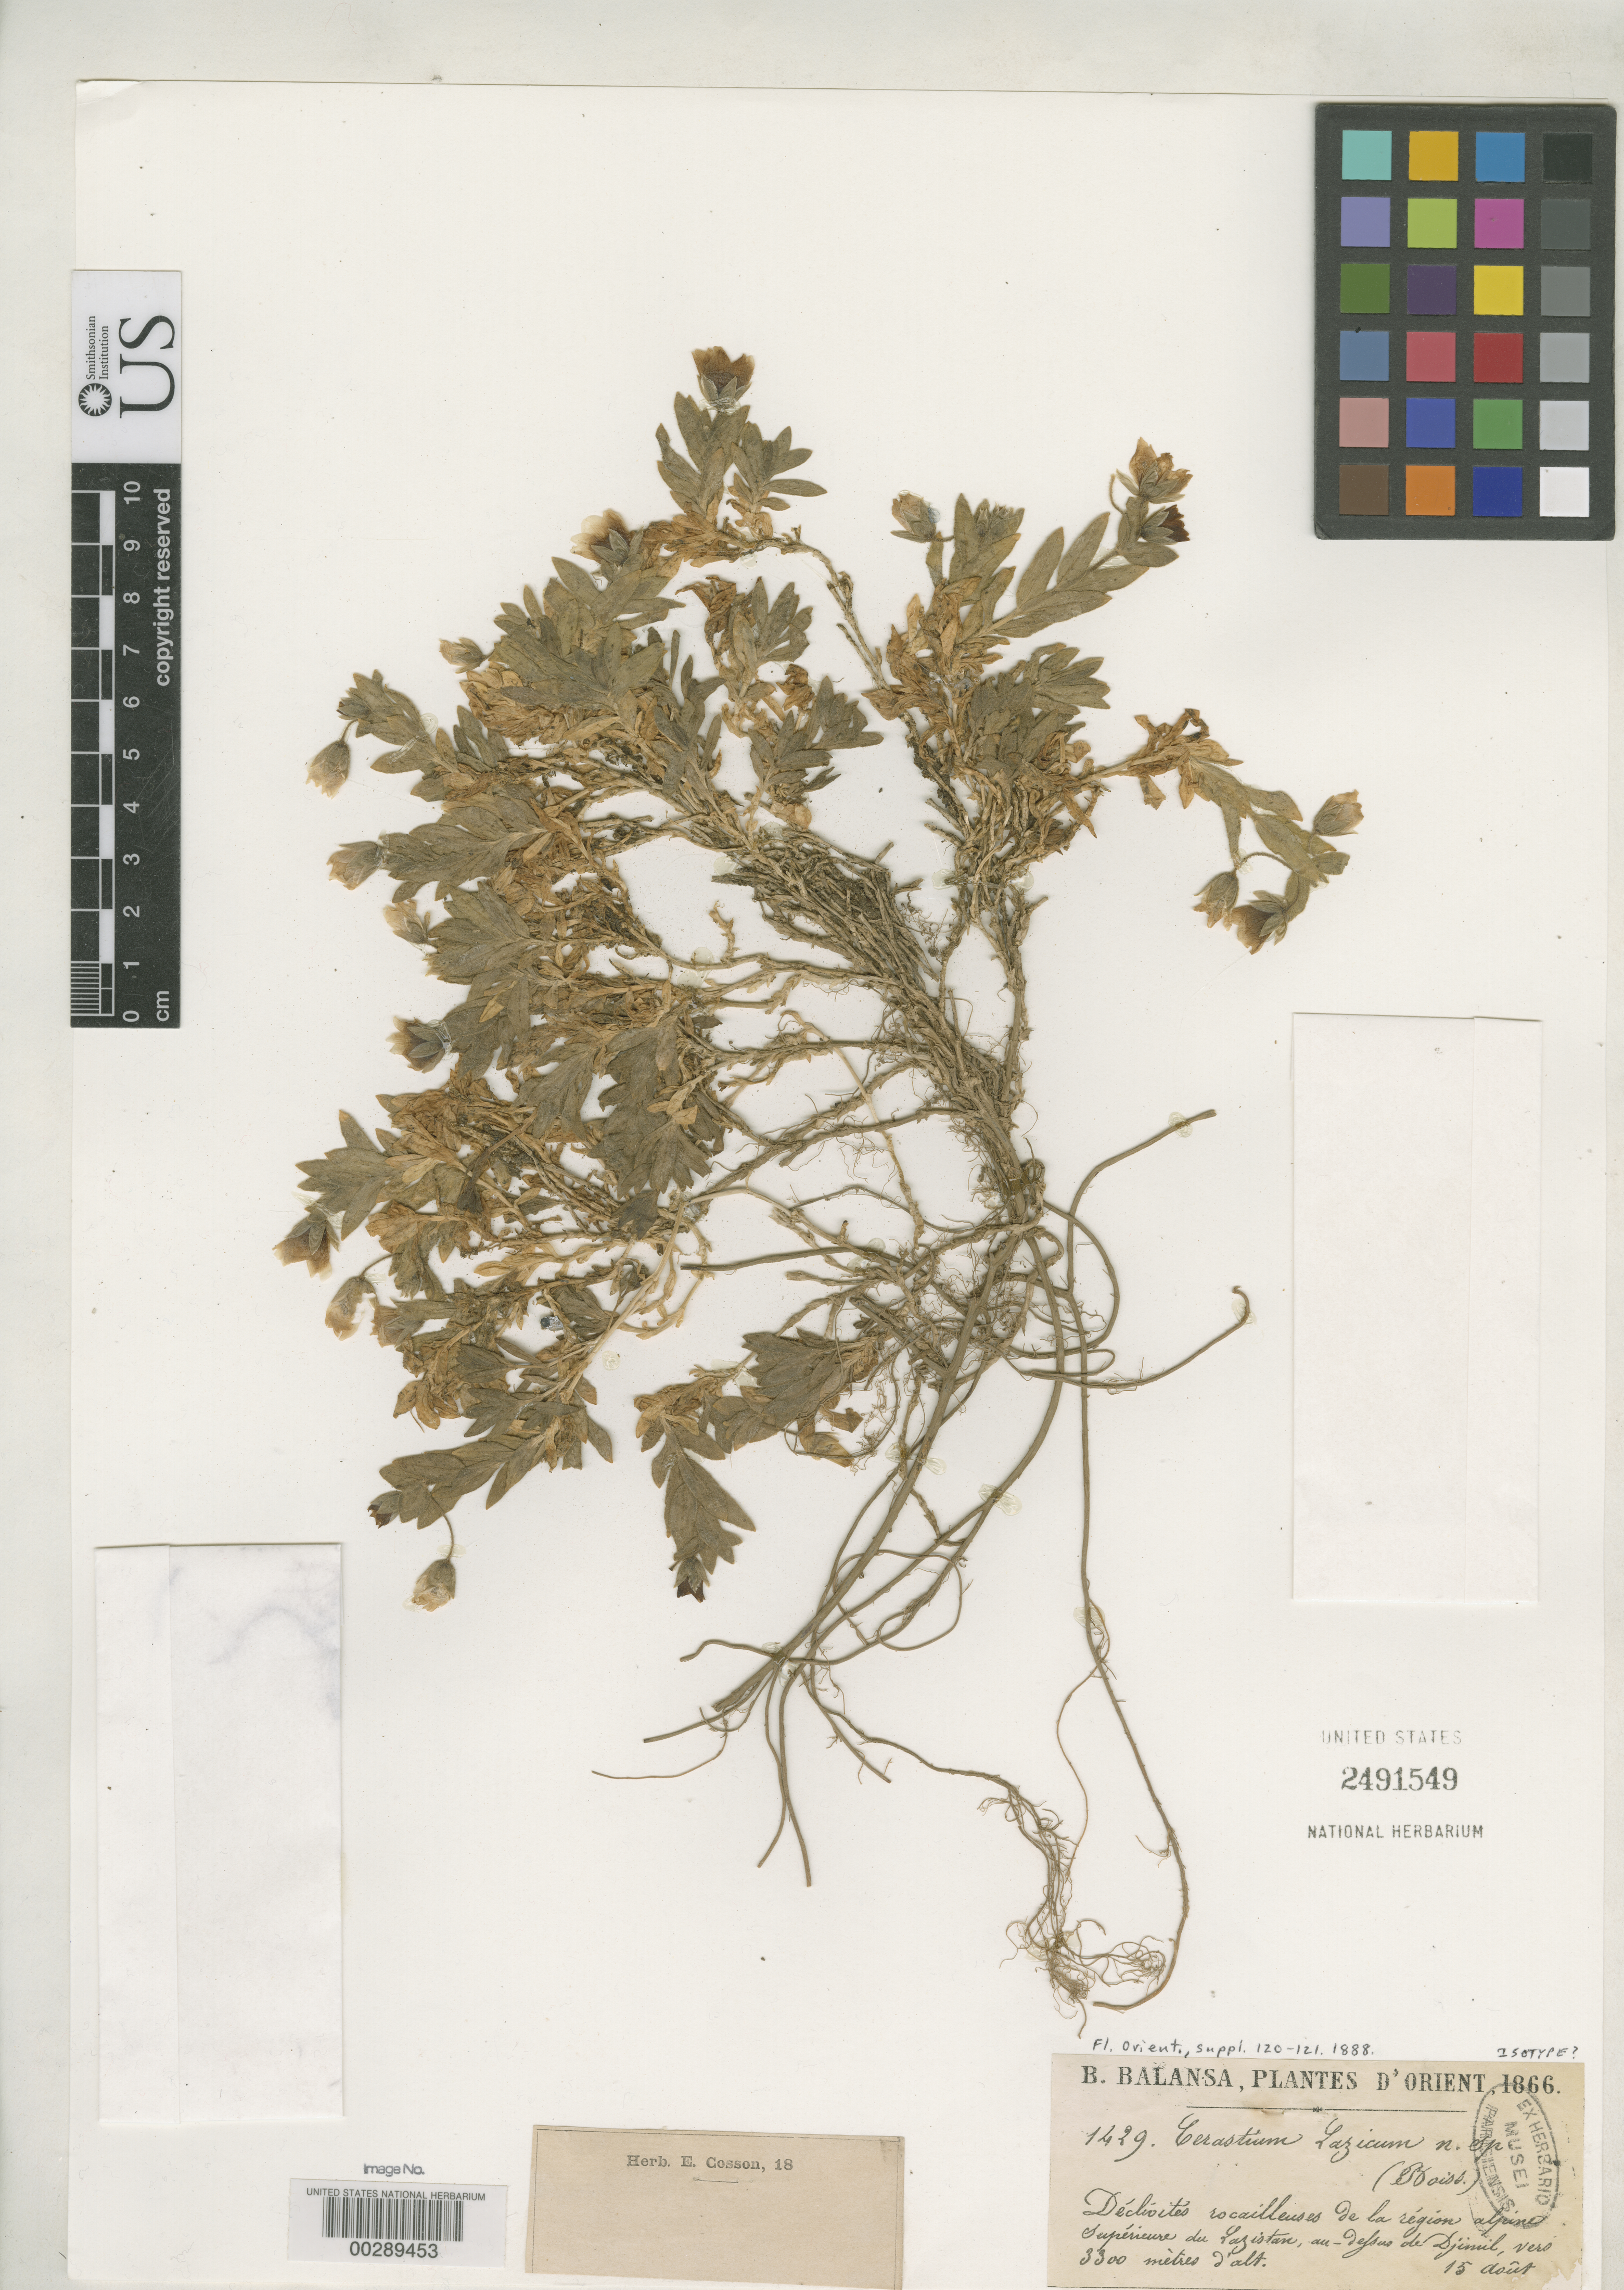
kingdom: Plantae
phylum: Tracheophyta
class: Magnoliopsida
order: Caryophyllales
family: Caryophyllaceae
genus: Cerastium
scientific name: Cerastium lazicum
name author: Boiss.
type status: Isotype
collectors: B. Balansa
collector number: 1429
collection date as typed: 15 Aug 1866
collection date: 1866-08-15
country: Turkey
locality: Declivitis rocailleuses de la region alpine superieure de Laristan, Au-Desus de Djinil.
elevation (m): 3300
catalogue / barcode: US 2491549